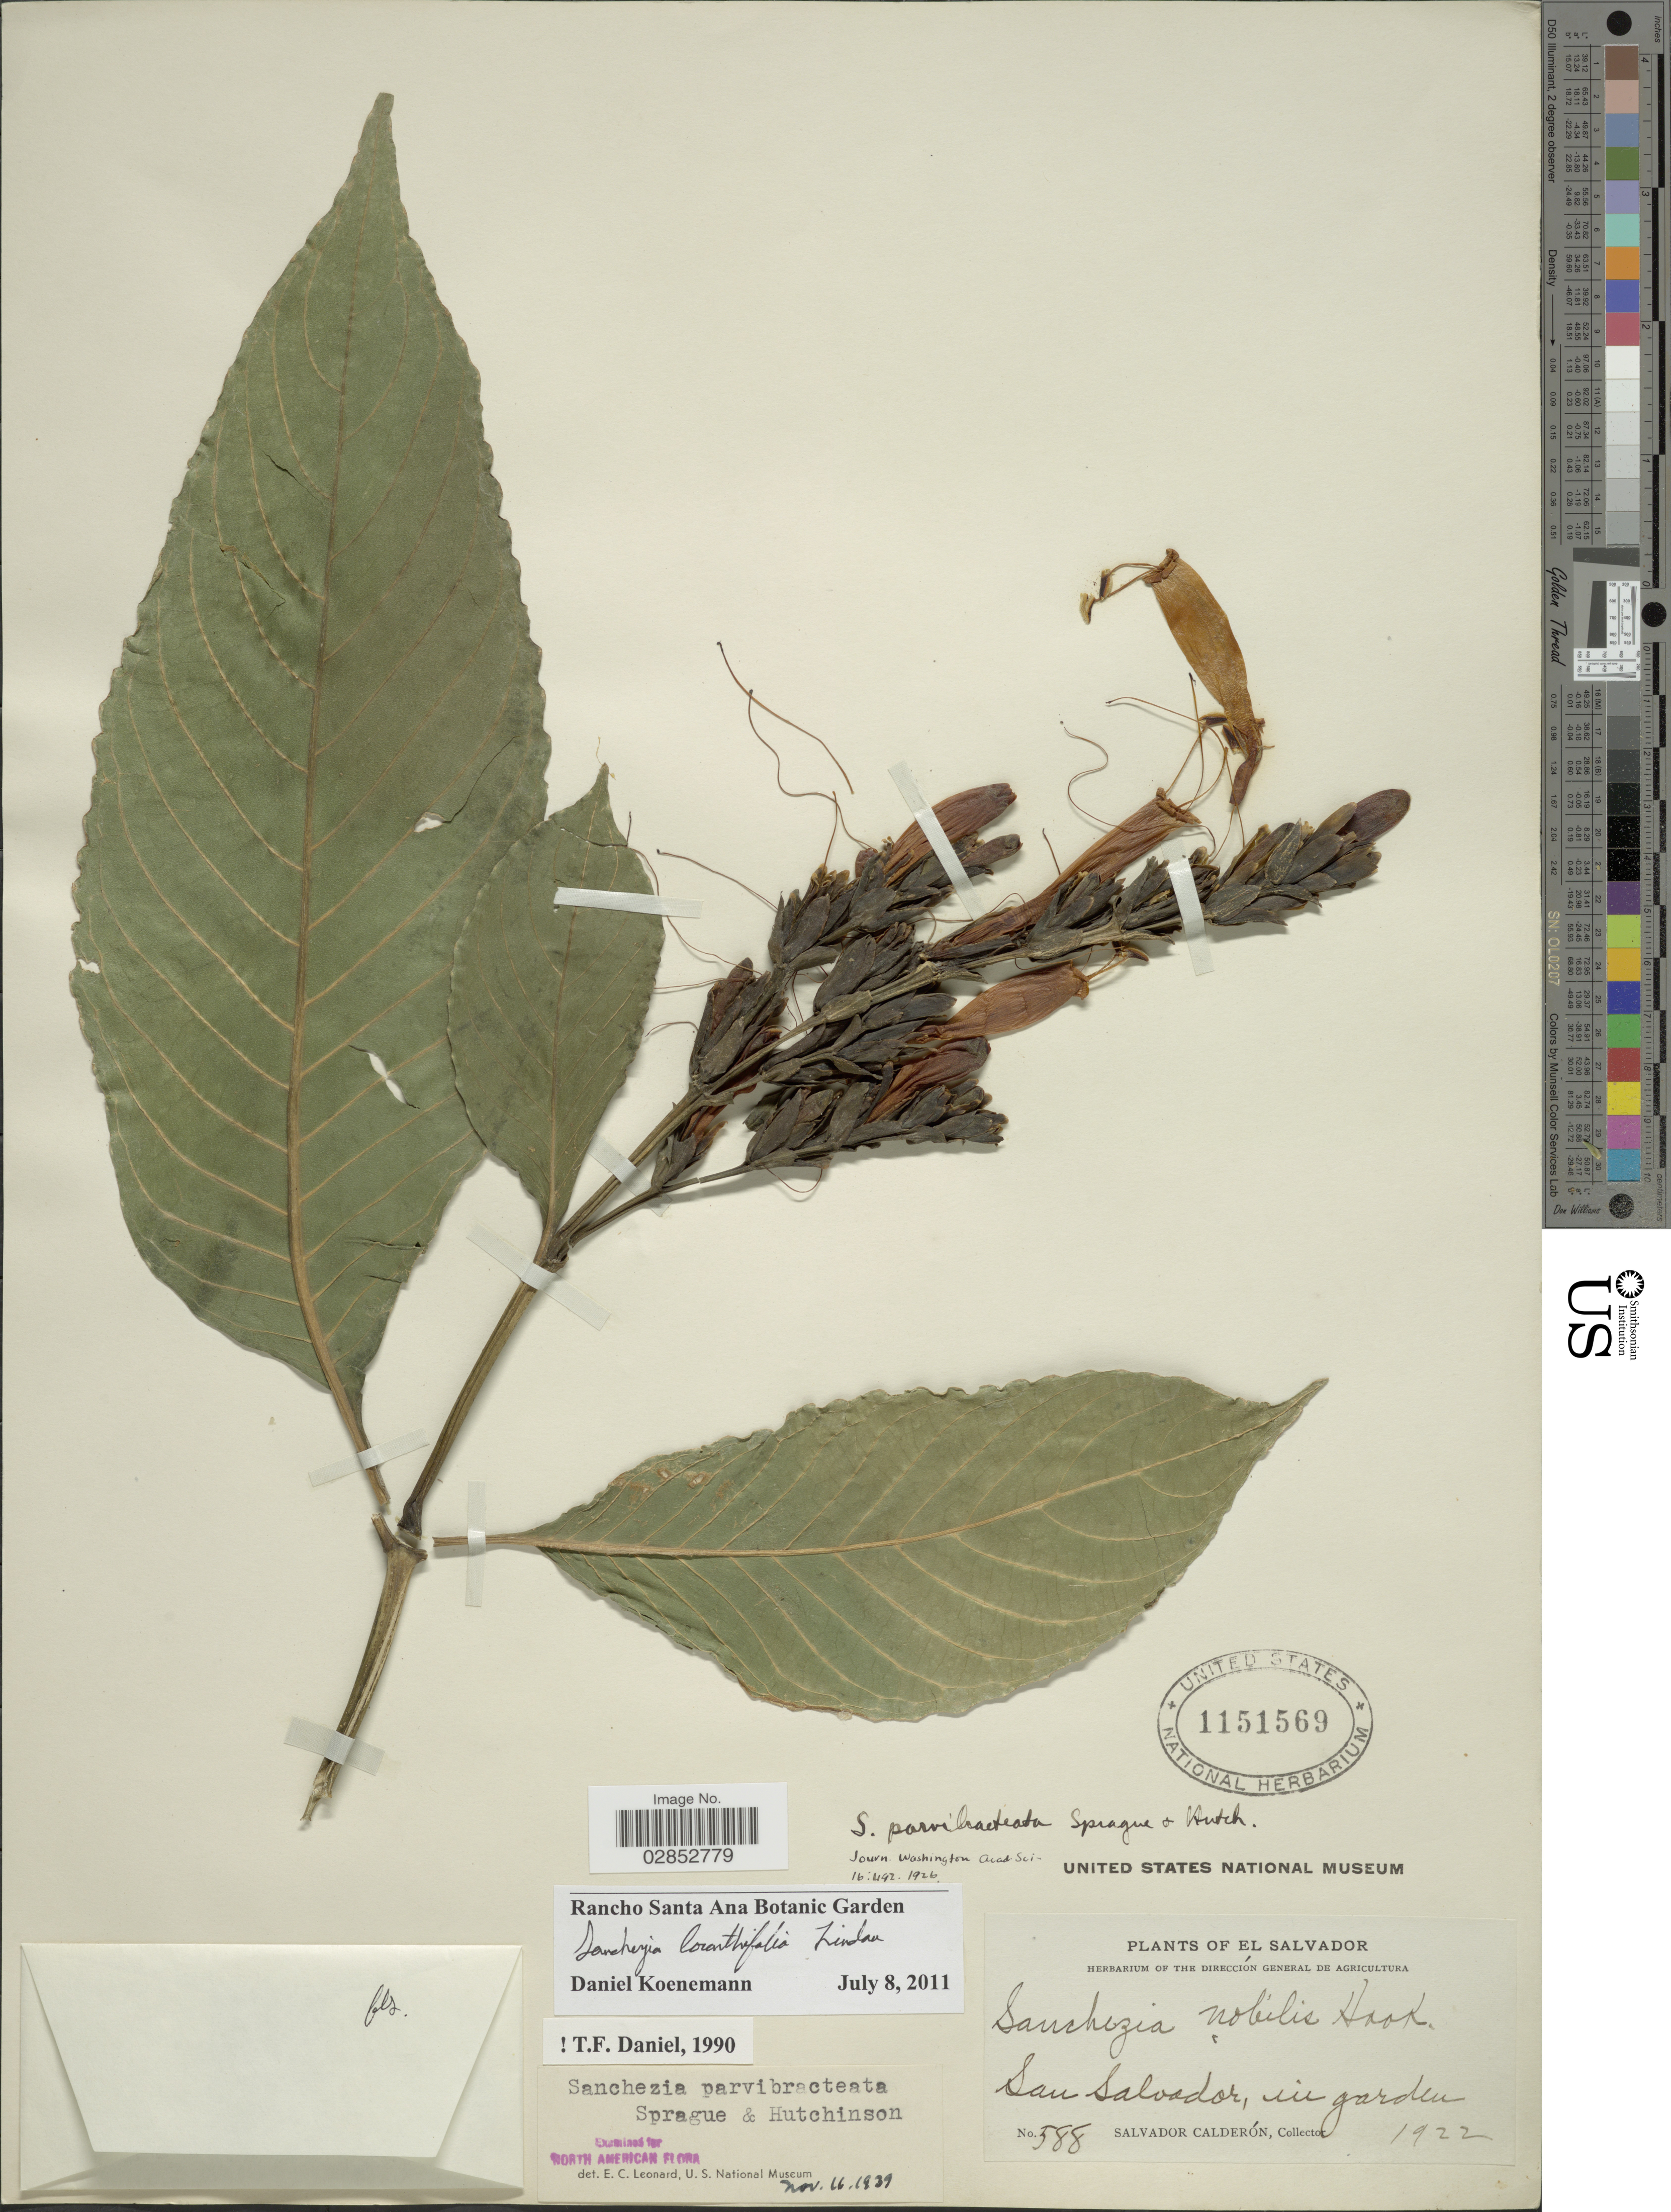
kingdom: Plantae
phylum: Tracheophyta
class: Magnoliopsida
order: Lamiales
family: Acanthaceae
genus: Sanchezia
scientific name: Sanchezia parvibracteata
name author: Sprague & Hutch.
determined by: Azevedo, Igor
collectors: S. Calderón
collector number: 588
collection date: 1922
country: El Salvador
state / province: San Salvador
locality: In garden.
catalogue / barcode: US 1151569